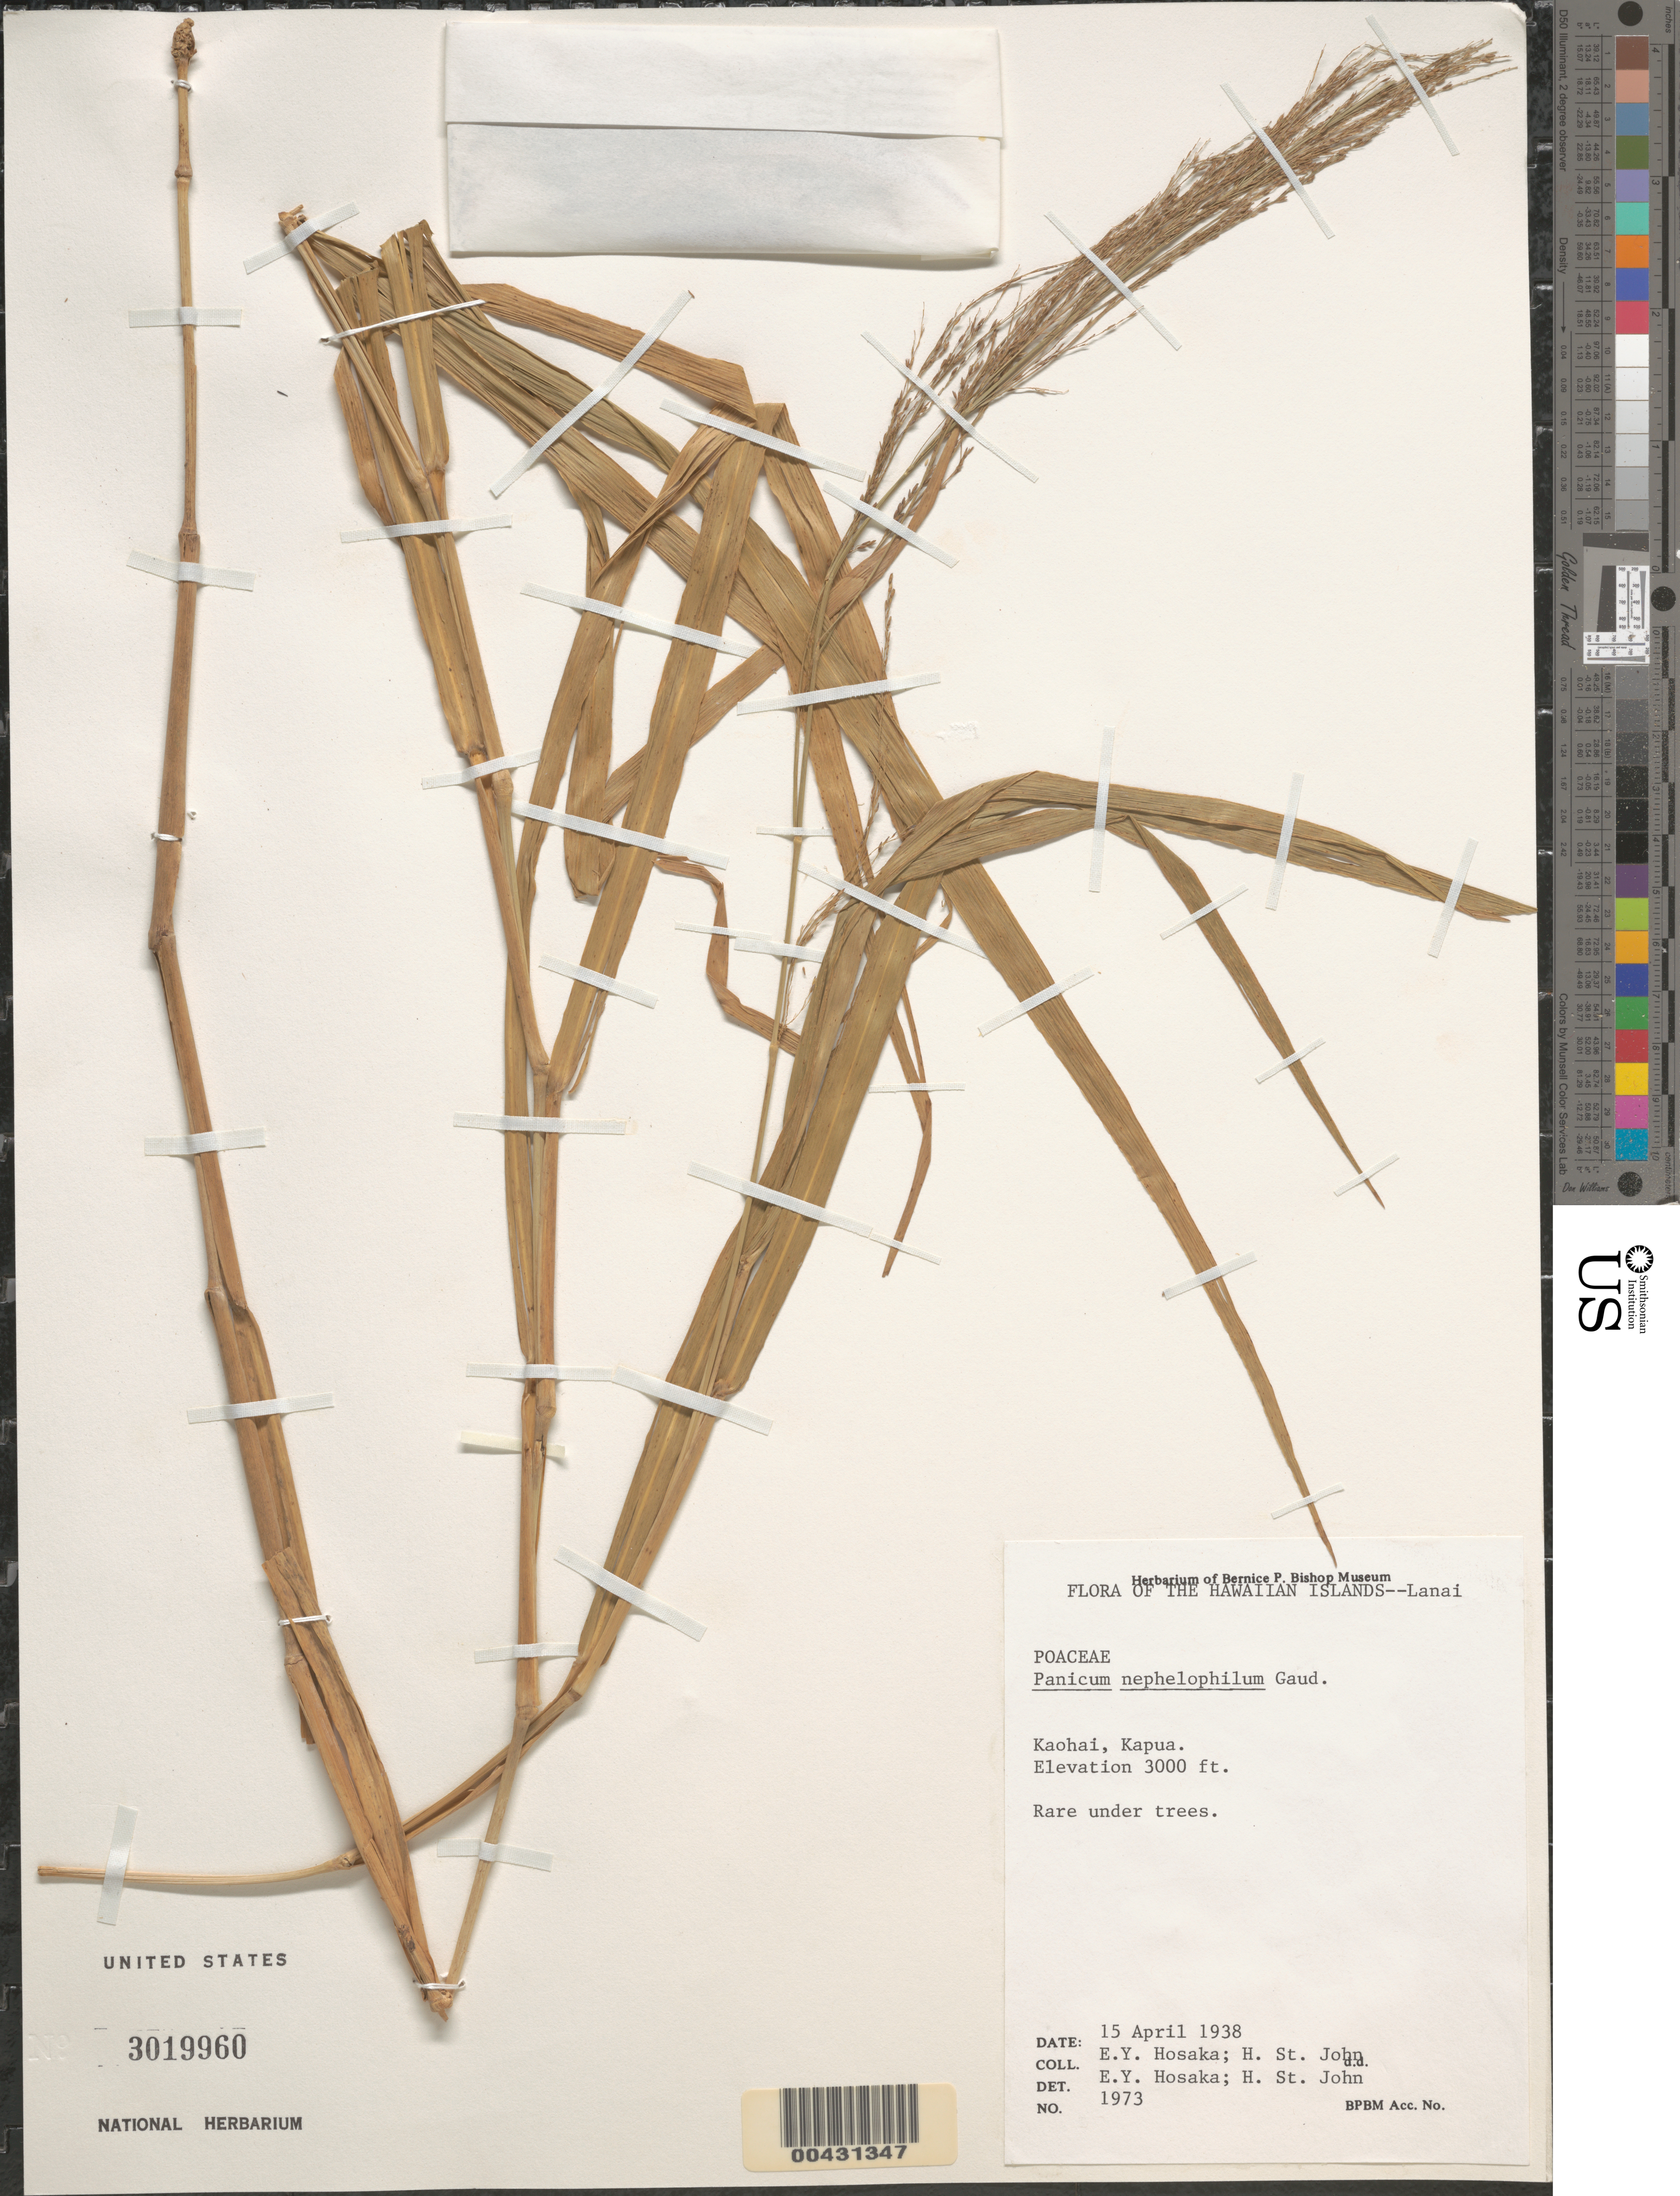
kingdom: Plantae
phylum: Tracheophyta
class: Liliopsida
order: Poales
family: Poaceae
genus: Panicum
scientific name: Panicum nephelophilum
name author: Gaudich.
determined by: Hosaka, E. Y.; St. John, H.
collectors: E. Y. Hosaka & H. St. John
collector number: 1973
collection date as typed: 15 Apr 1938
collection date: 1938-04-15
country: United States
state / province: Hawaii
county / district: Maui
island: Lana'i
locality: Kaohai, Kapua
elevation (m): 914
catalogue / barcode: US 3019960